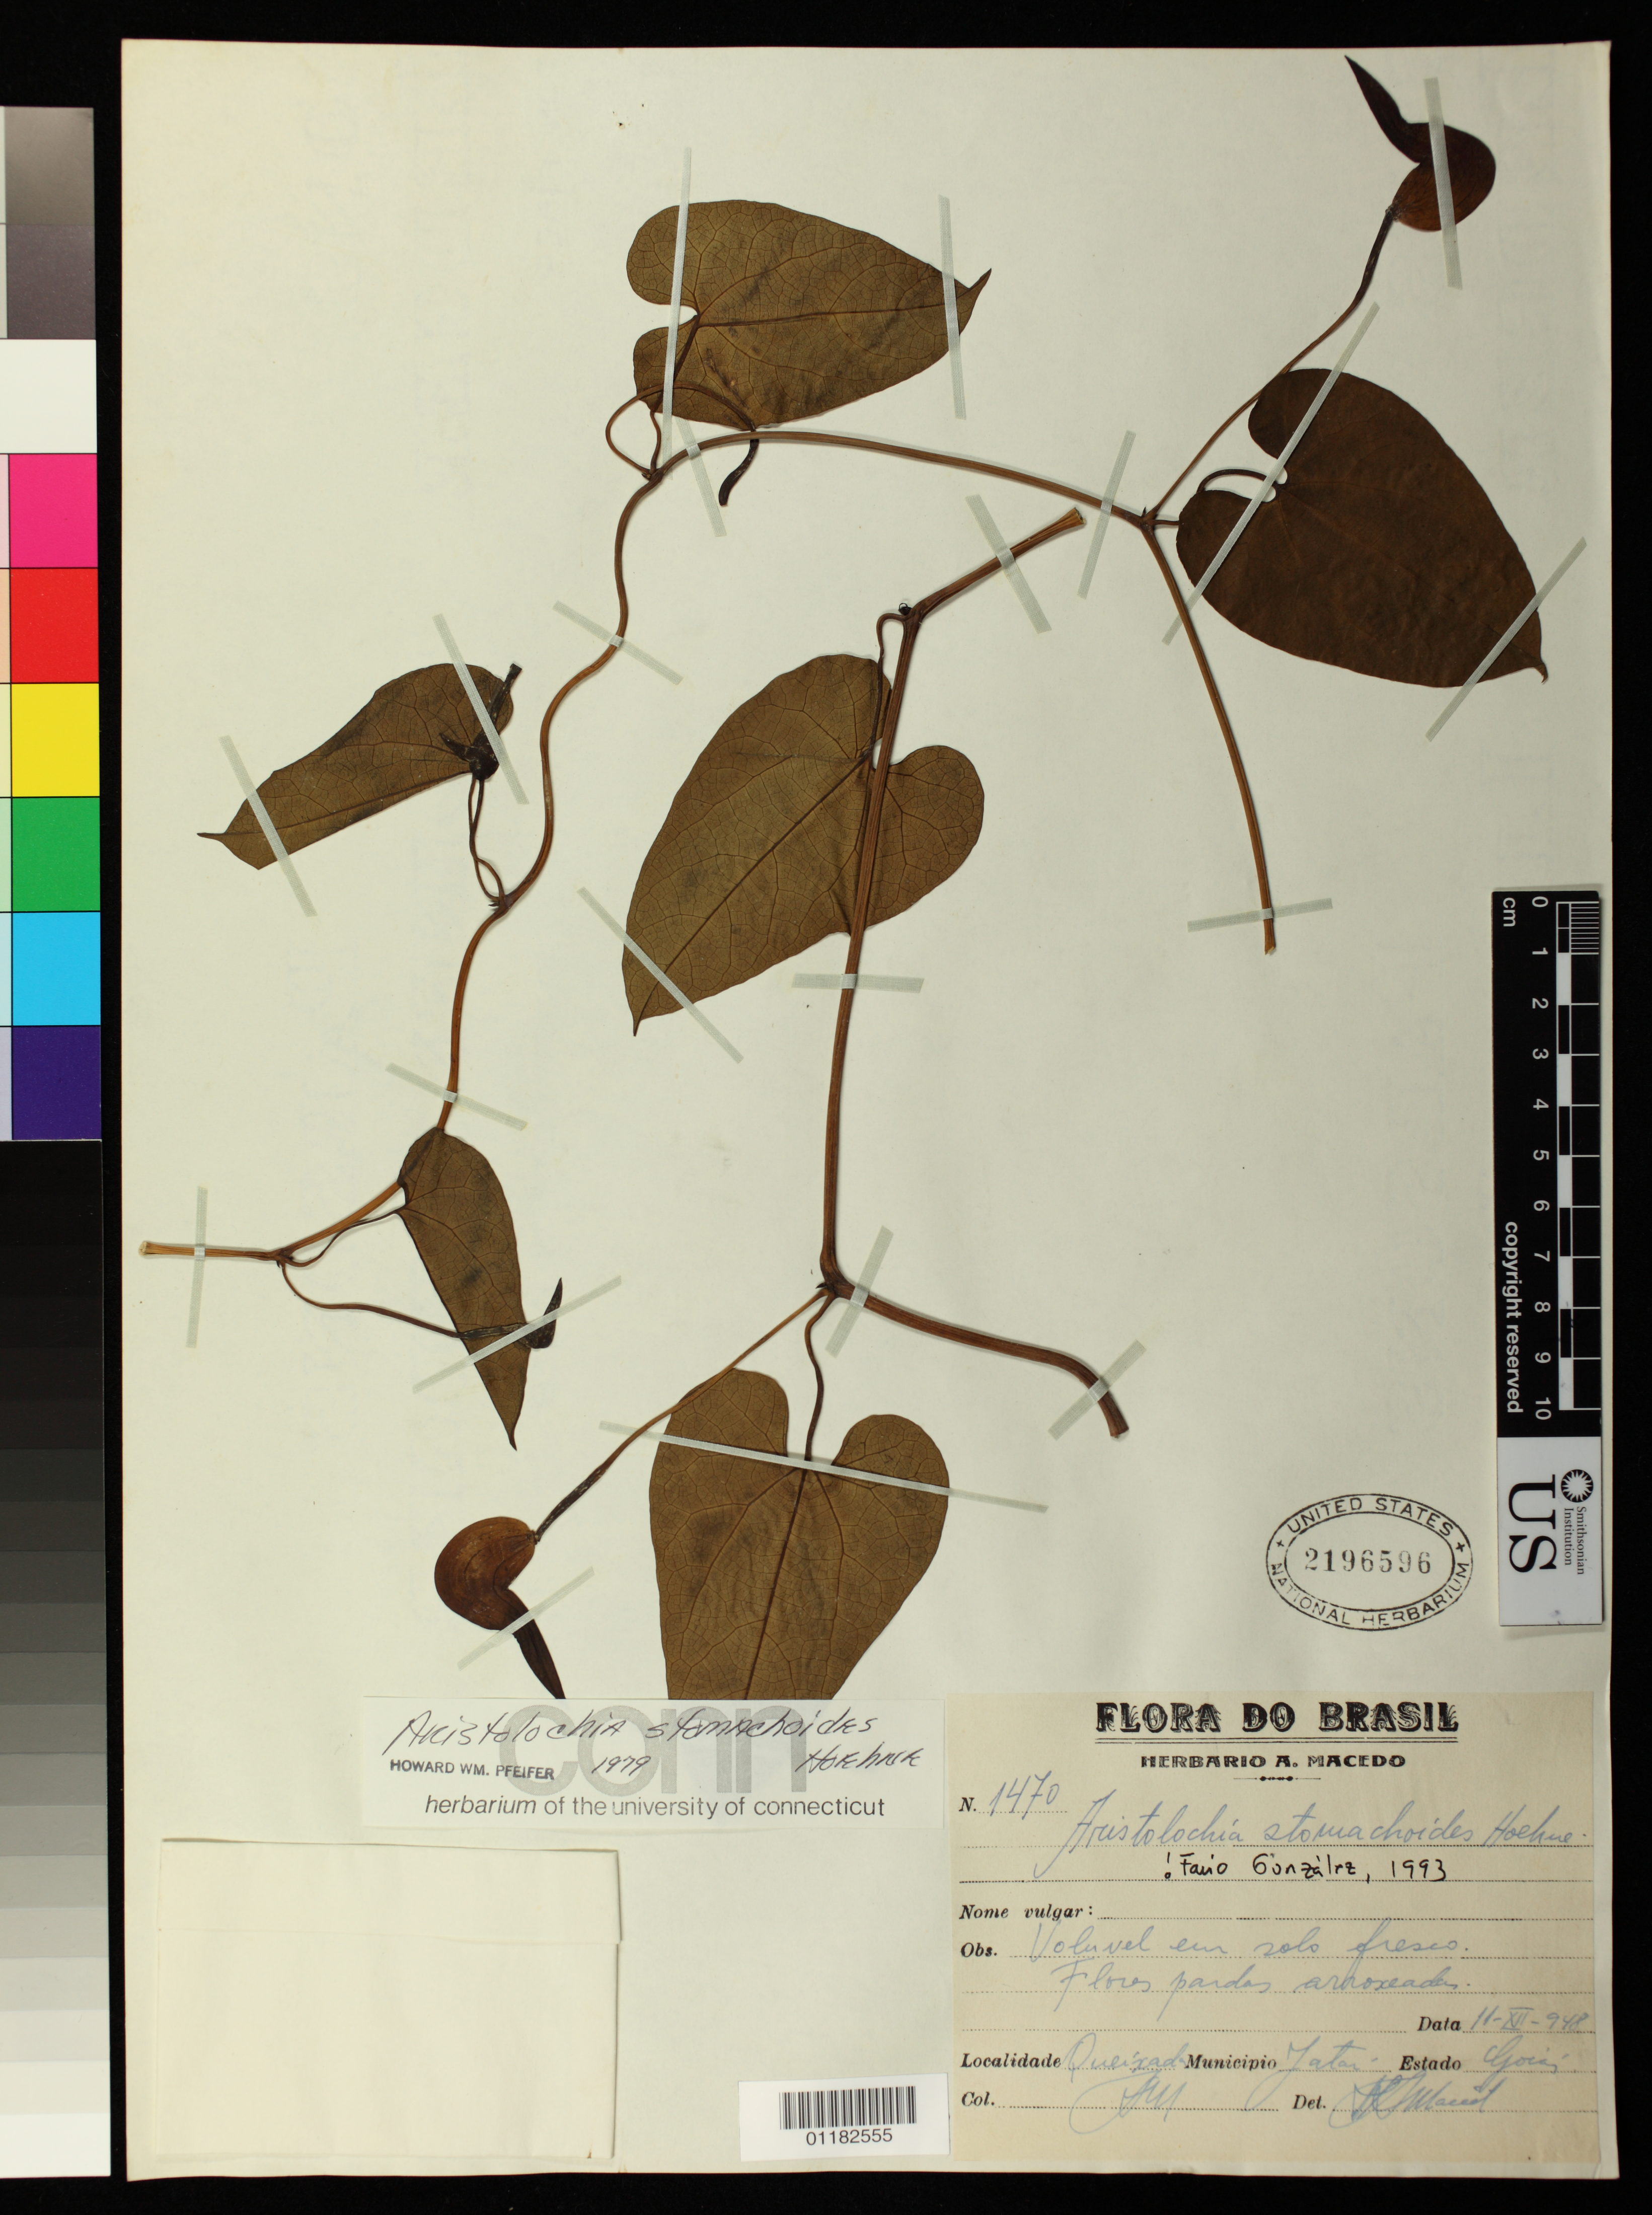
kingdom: Plantae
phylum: Tracheophyta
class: Magnoliopsida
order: Piperales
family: Aristolochiaceae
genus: Aristolochia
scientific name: Aristolochia stomachoides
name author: Hoehne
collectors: A. Macedo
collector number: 1470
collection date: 1948-12-11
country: Brazil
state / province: Goiás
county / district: Jataí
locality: Queixada, Municipio: Jataí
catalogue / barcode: US 2196596